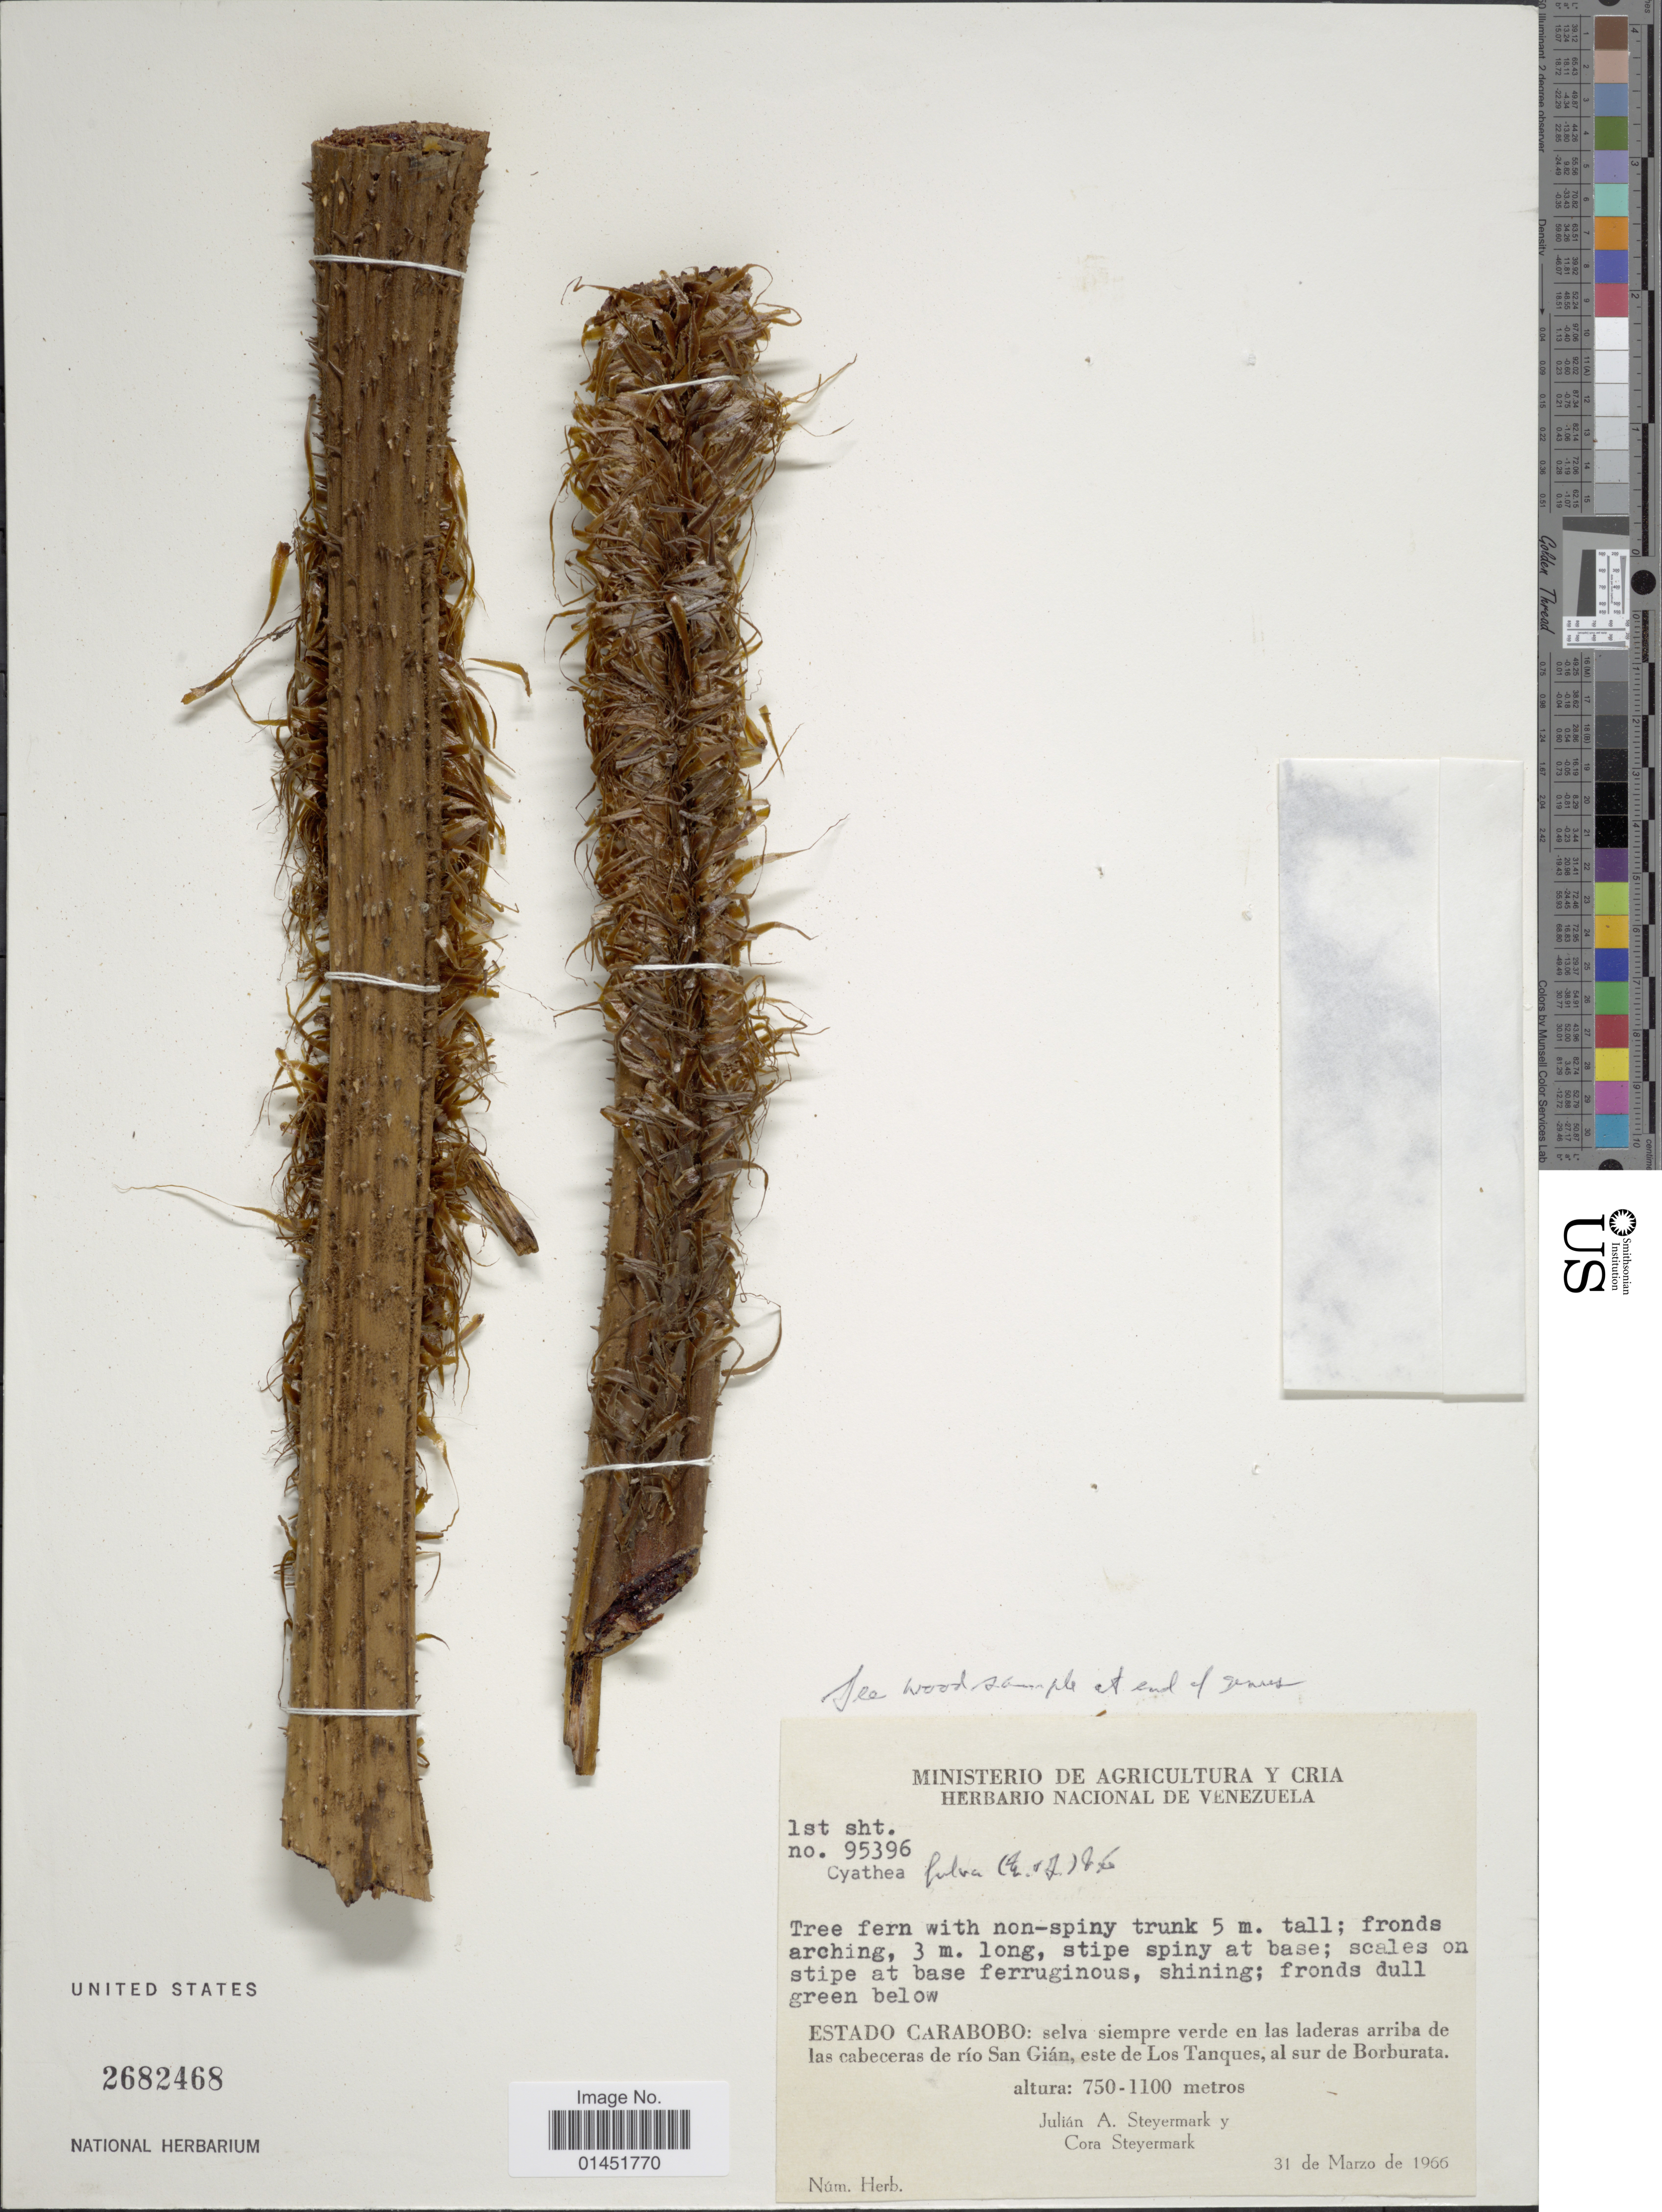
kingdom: Plantae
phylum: Tracheophyta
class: Polypodiopsida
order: Cyatheales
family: Cyatheaceae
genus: Cyathea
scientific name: Cyathea fulva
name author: (M. Martens & Galeotti) Fée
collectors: J. Steyermark & C. Steyermark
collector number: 95396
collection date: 1966-03-31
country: Venezuela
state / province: Carabobo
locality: Selva siempre verde en las laderas arriba de las cabeceras de río San Gián, este de Los Tanques, al sur de Borbuta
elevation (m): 750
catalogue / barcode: US 2682468